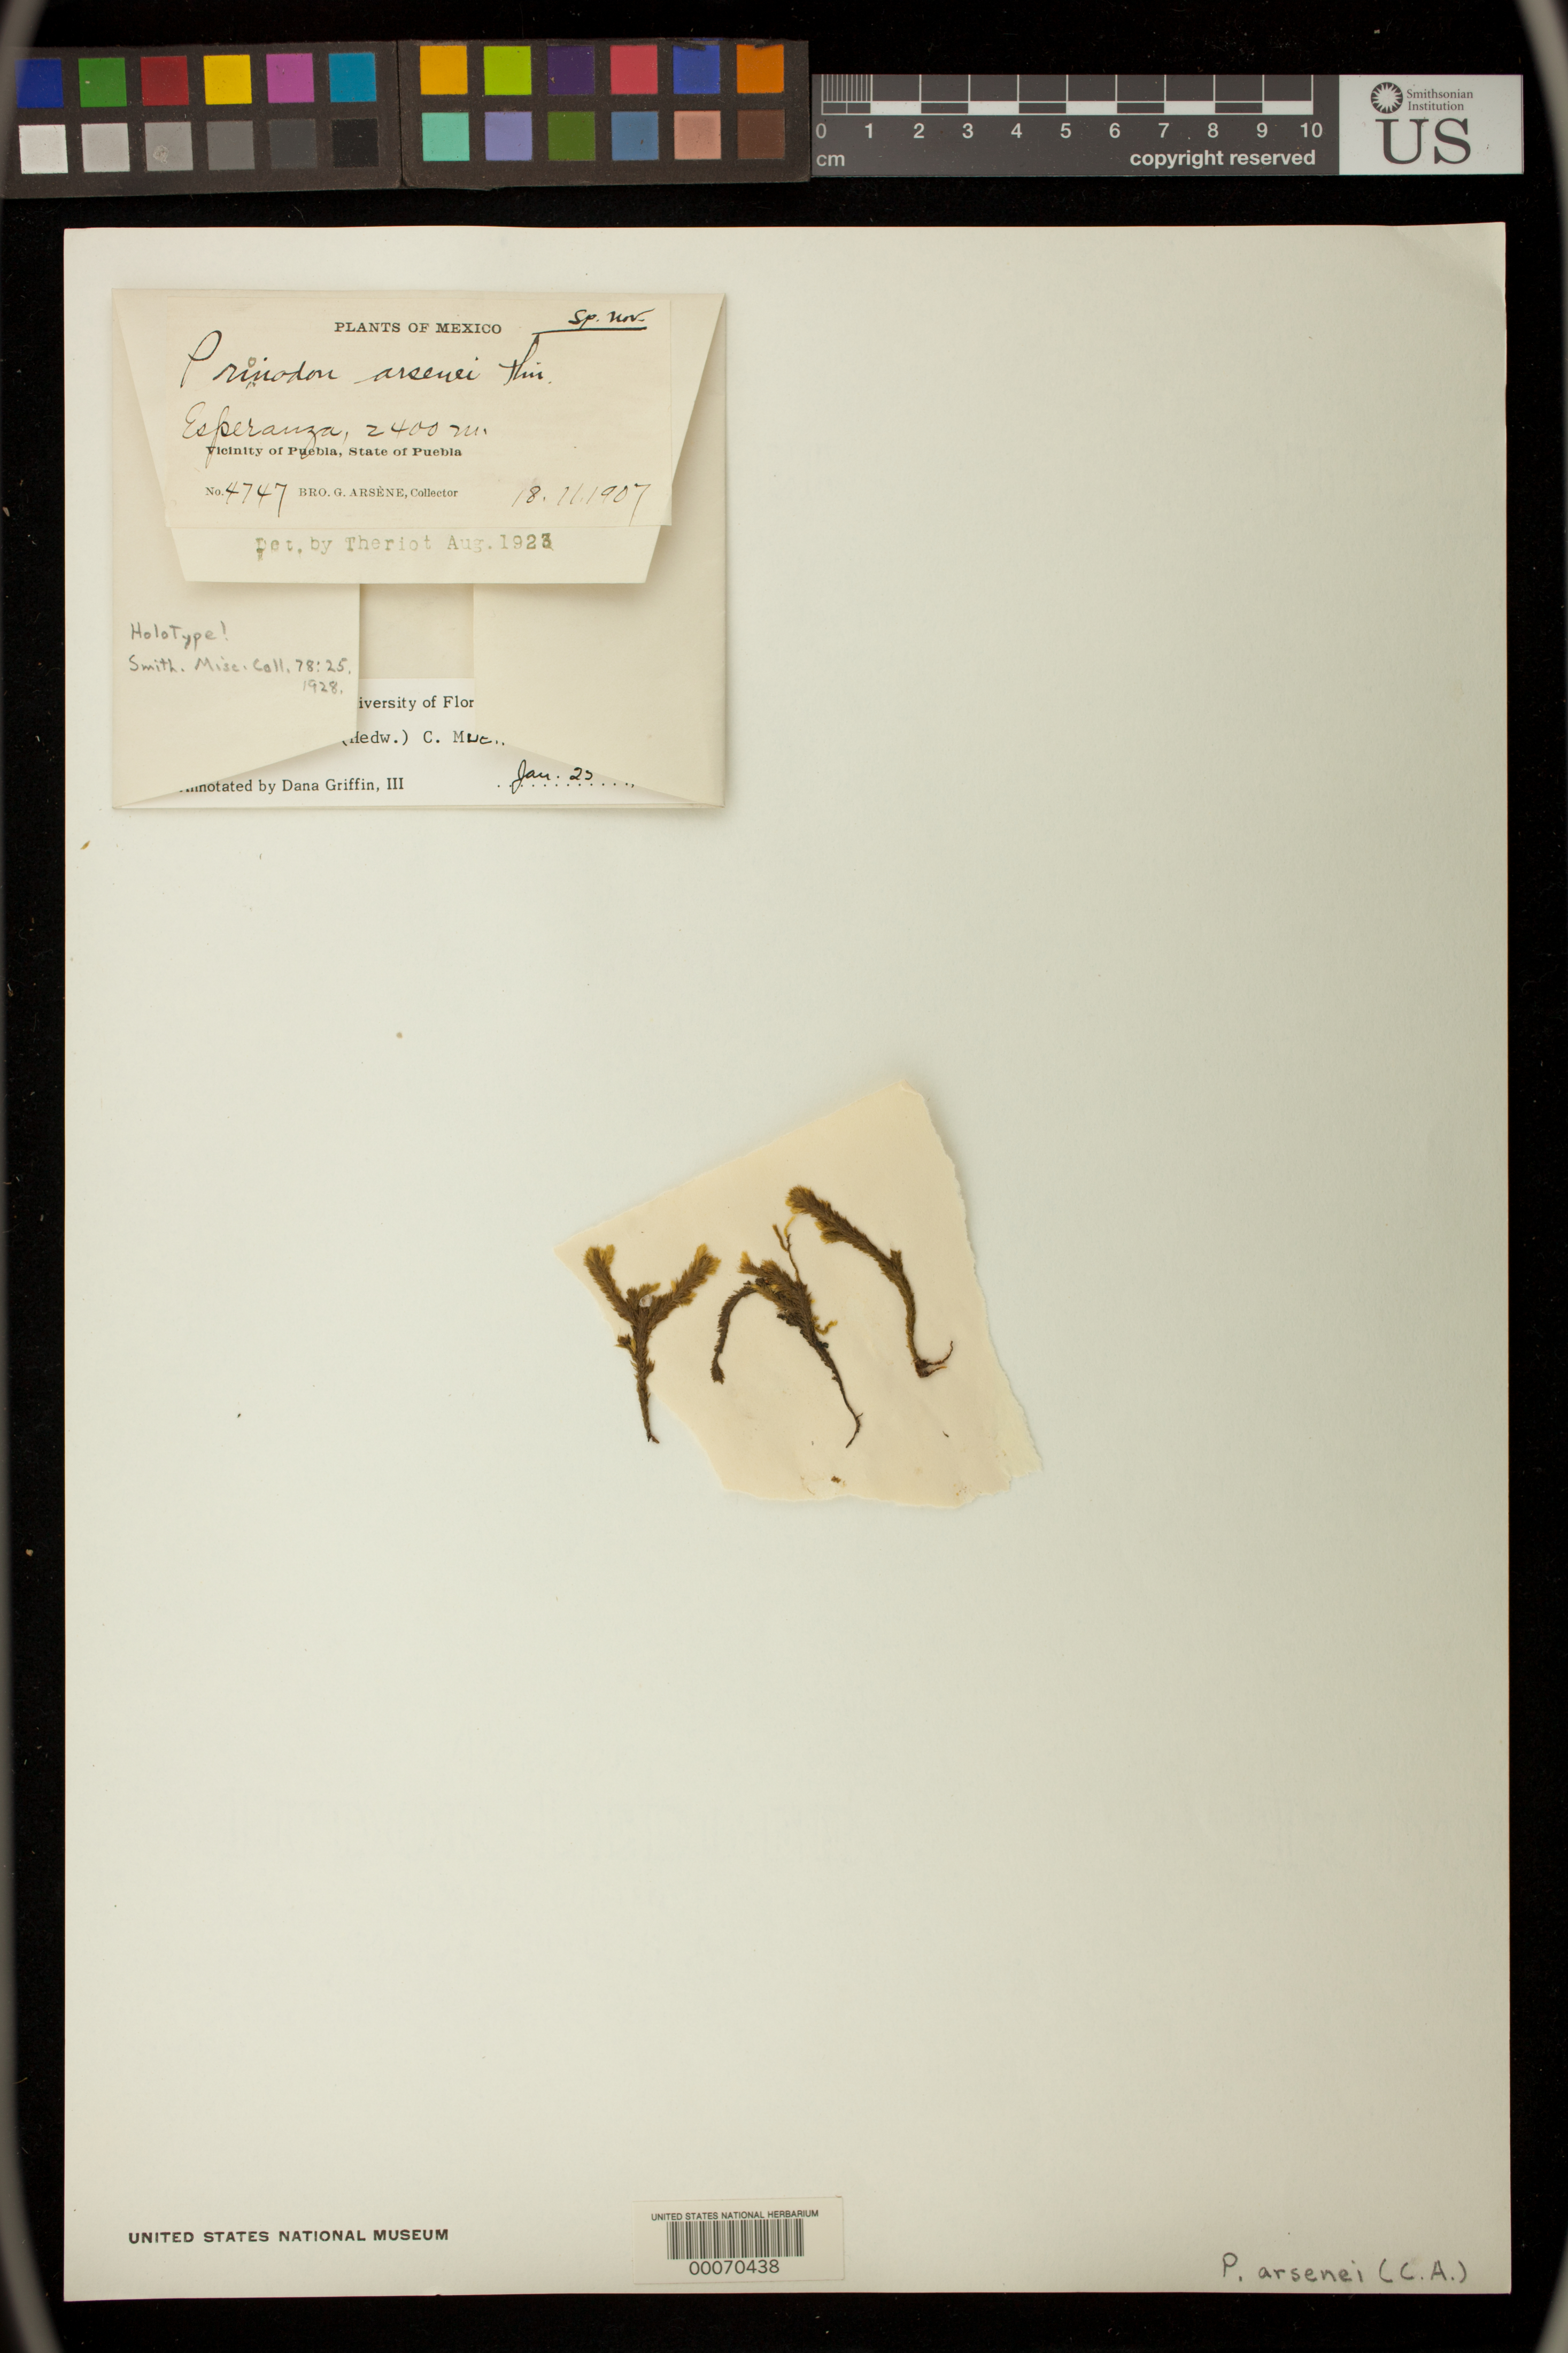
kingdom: Plantae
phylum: Bryophyta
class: Bryopsida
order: Hypnales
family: Prionodontaceae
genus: Prionodon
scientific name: Prionodon arsenei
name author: Thér.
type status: Holotype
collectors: Bro. G. Arsène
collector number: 4747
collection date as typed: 18 Nov 1907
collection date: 1907-11-18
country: Mexico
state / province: Puebla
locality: Vicinity of Puebla, Esperanza.